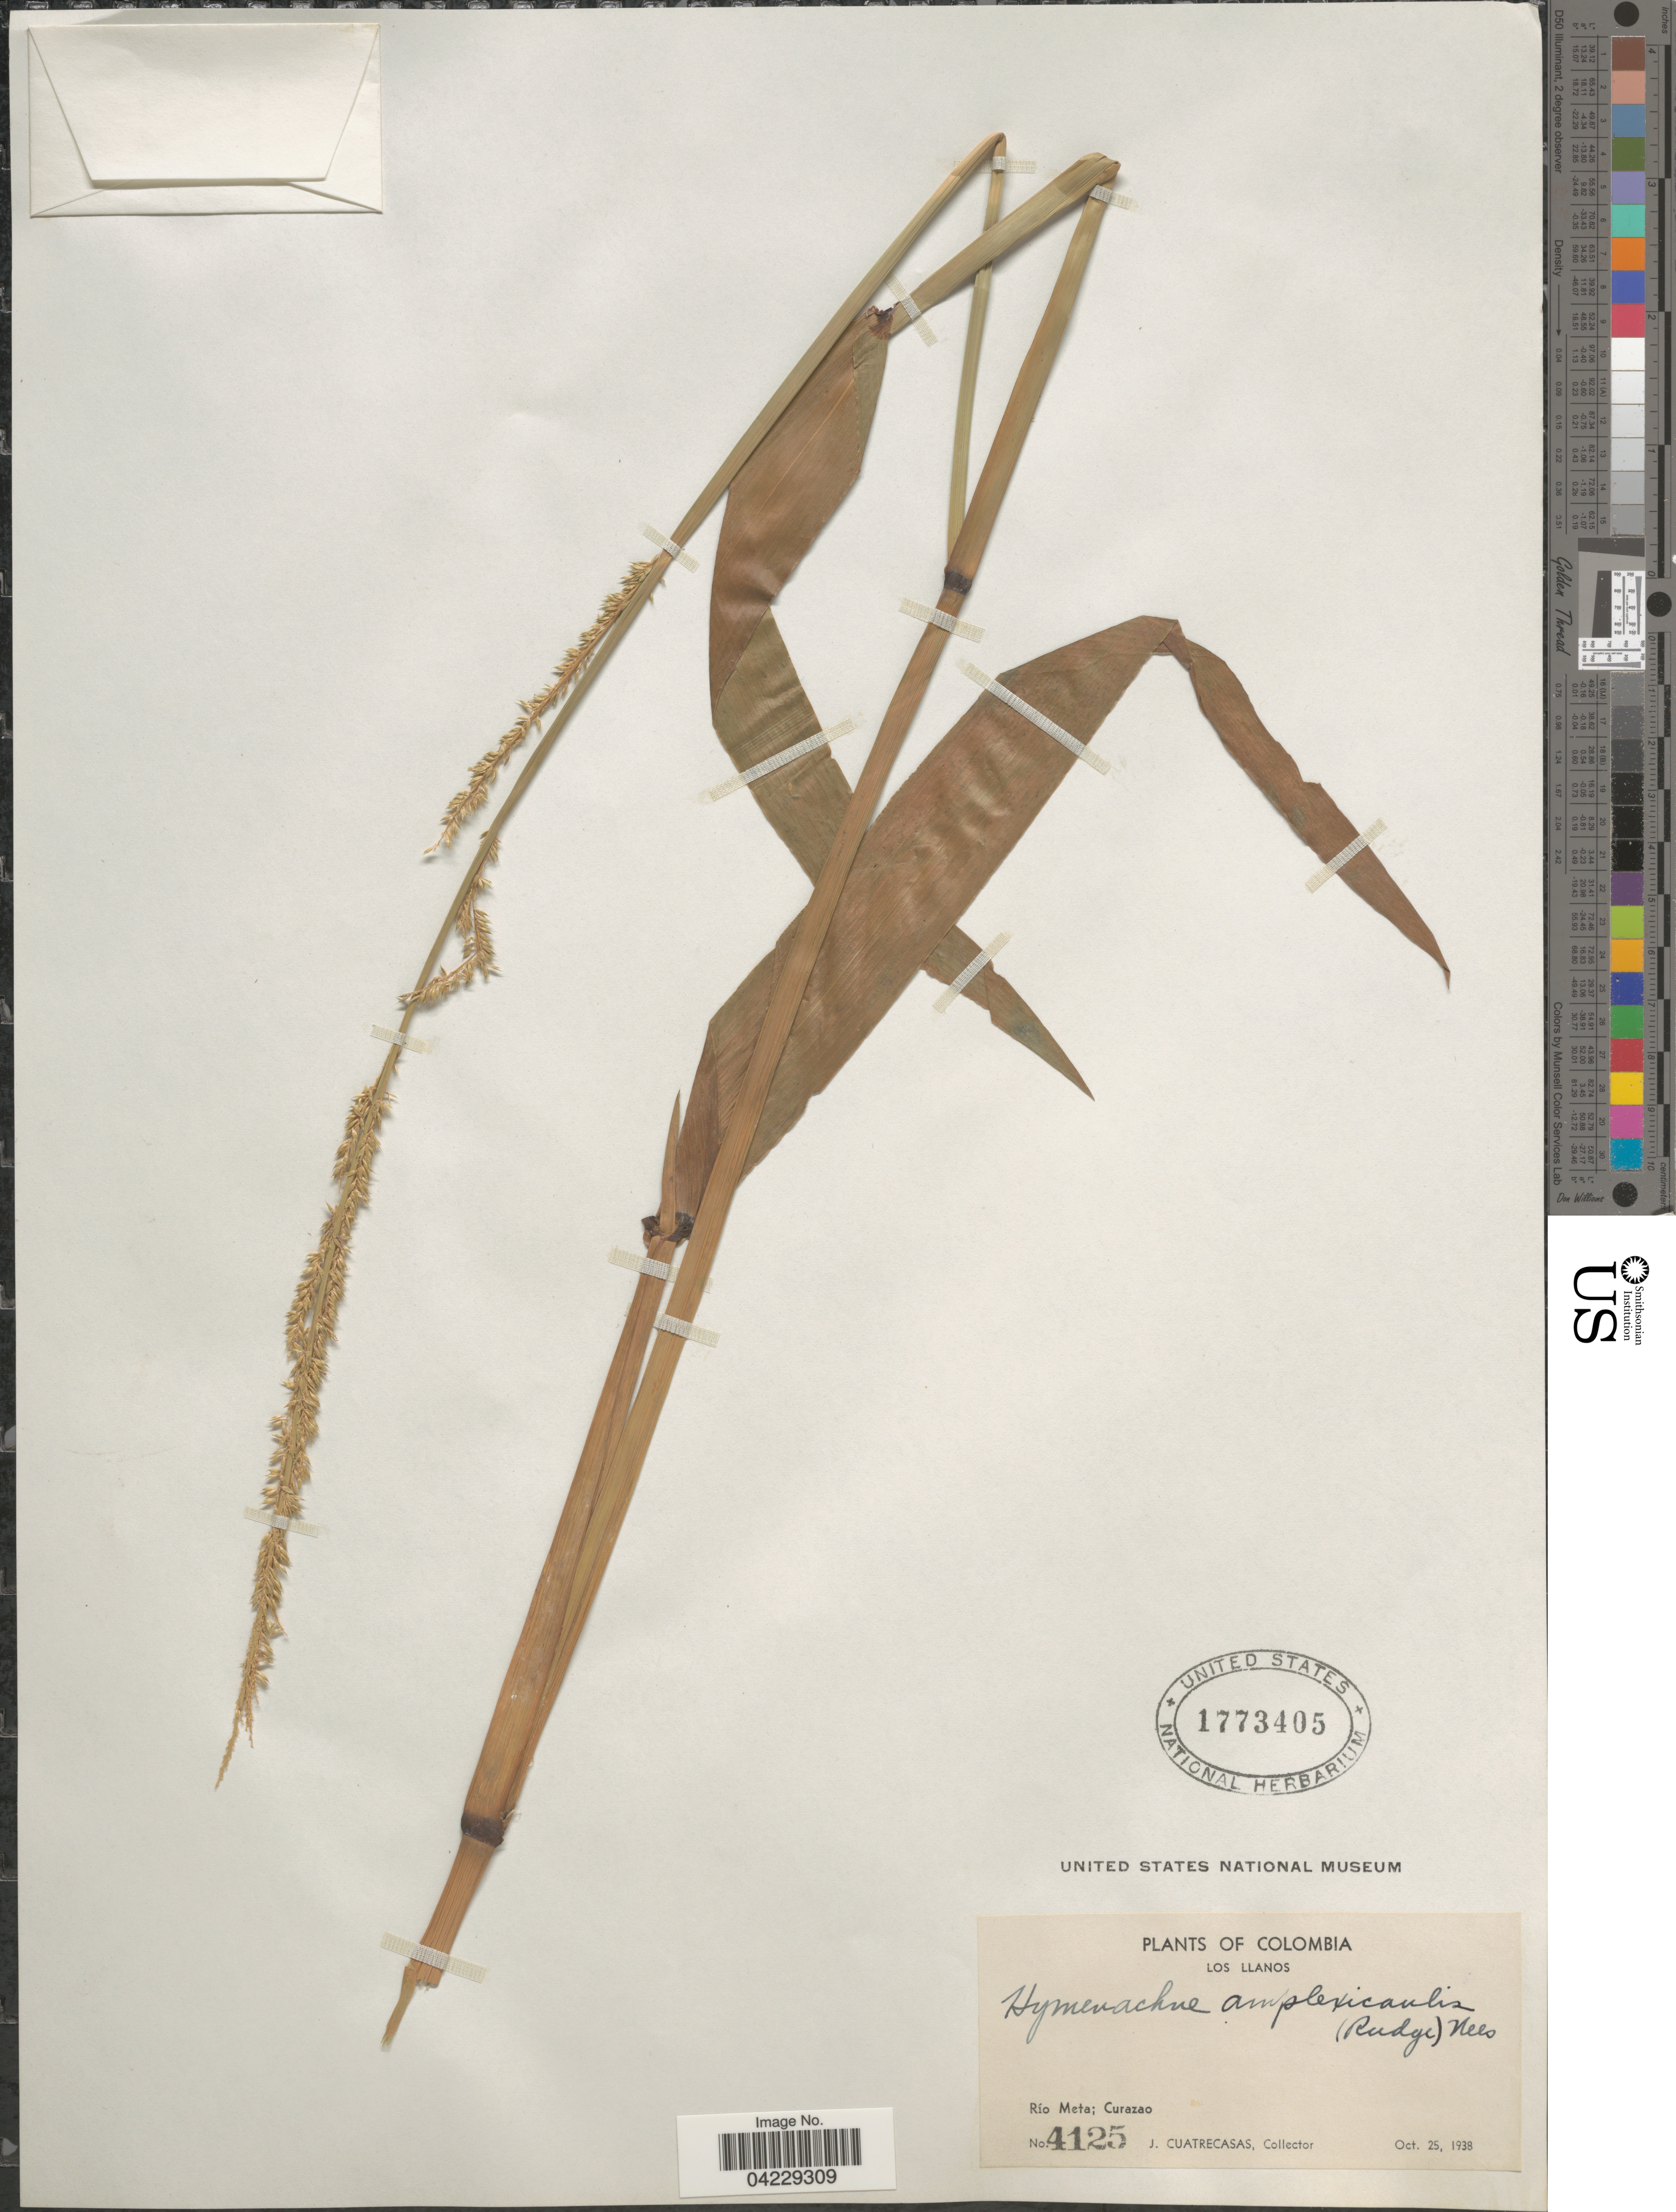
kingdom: Plantae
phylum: Tracheophyta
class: Liliopsida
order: Poales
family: Poaceae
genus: Hymenachne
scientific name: Hymenachne amplexicaulis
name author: (Rudge) Nees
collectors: J. Cuatrecasas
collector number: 4125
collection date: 1938-10-25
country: Colombia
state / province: Meta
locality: Los Llanos. Río Meta; Curazao.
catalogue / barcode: US 1773405